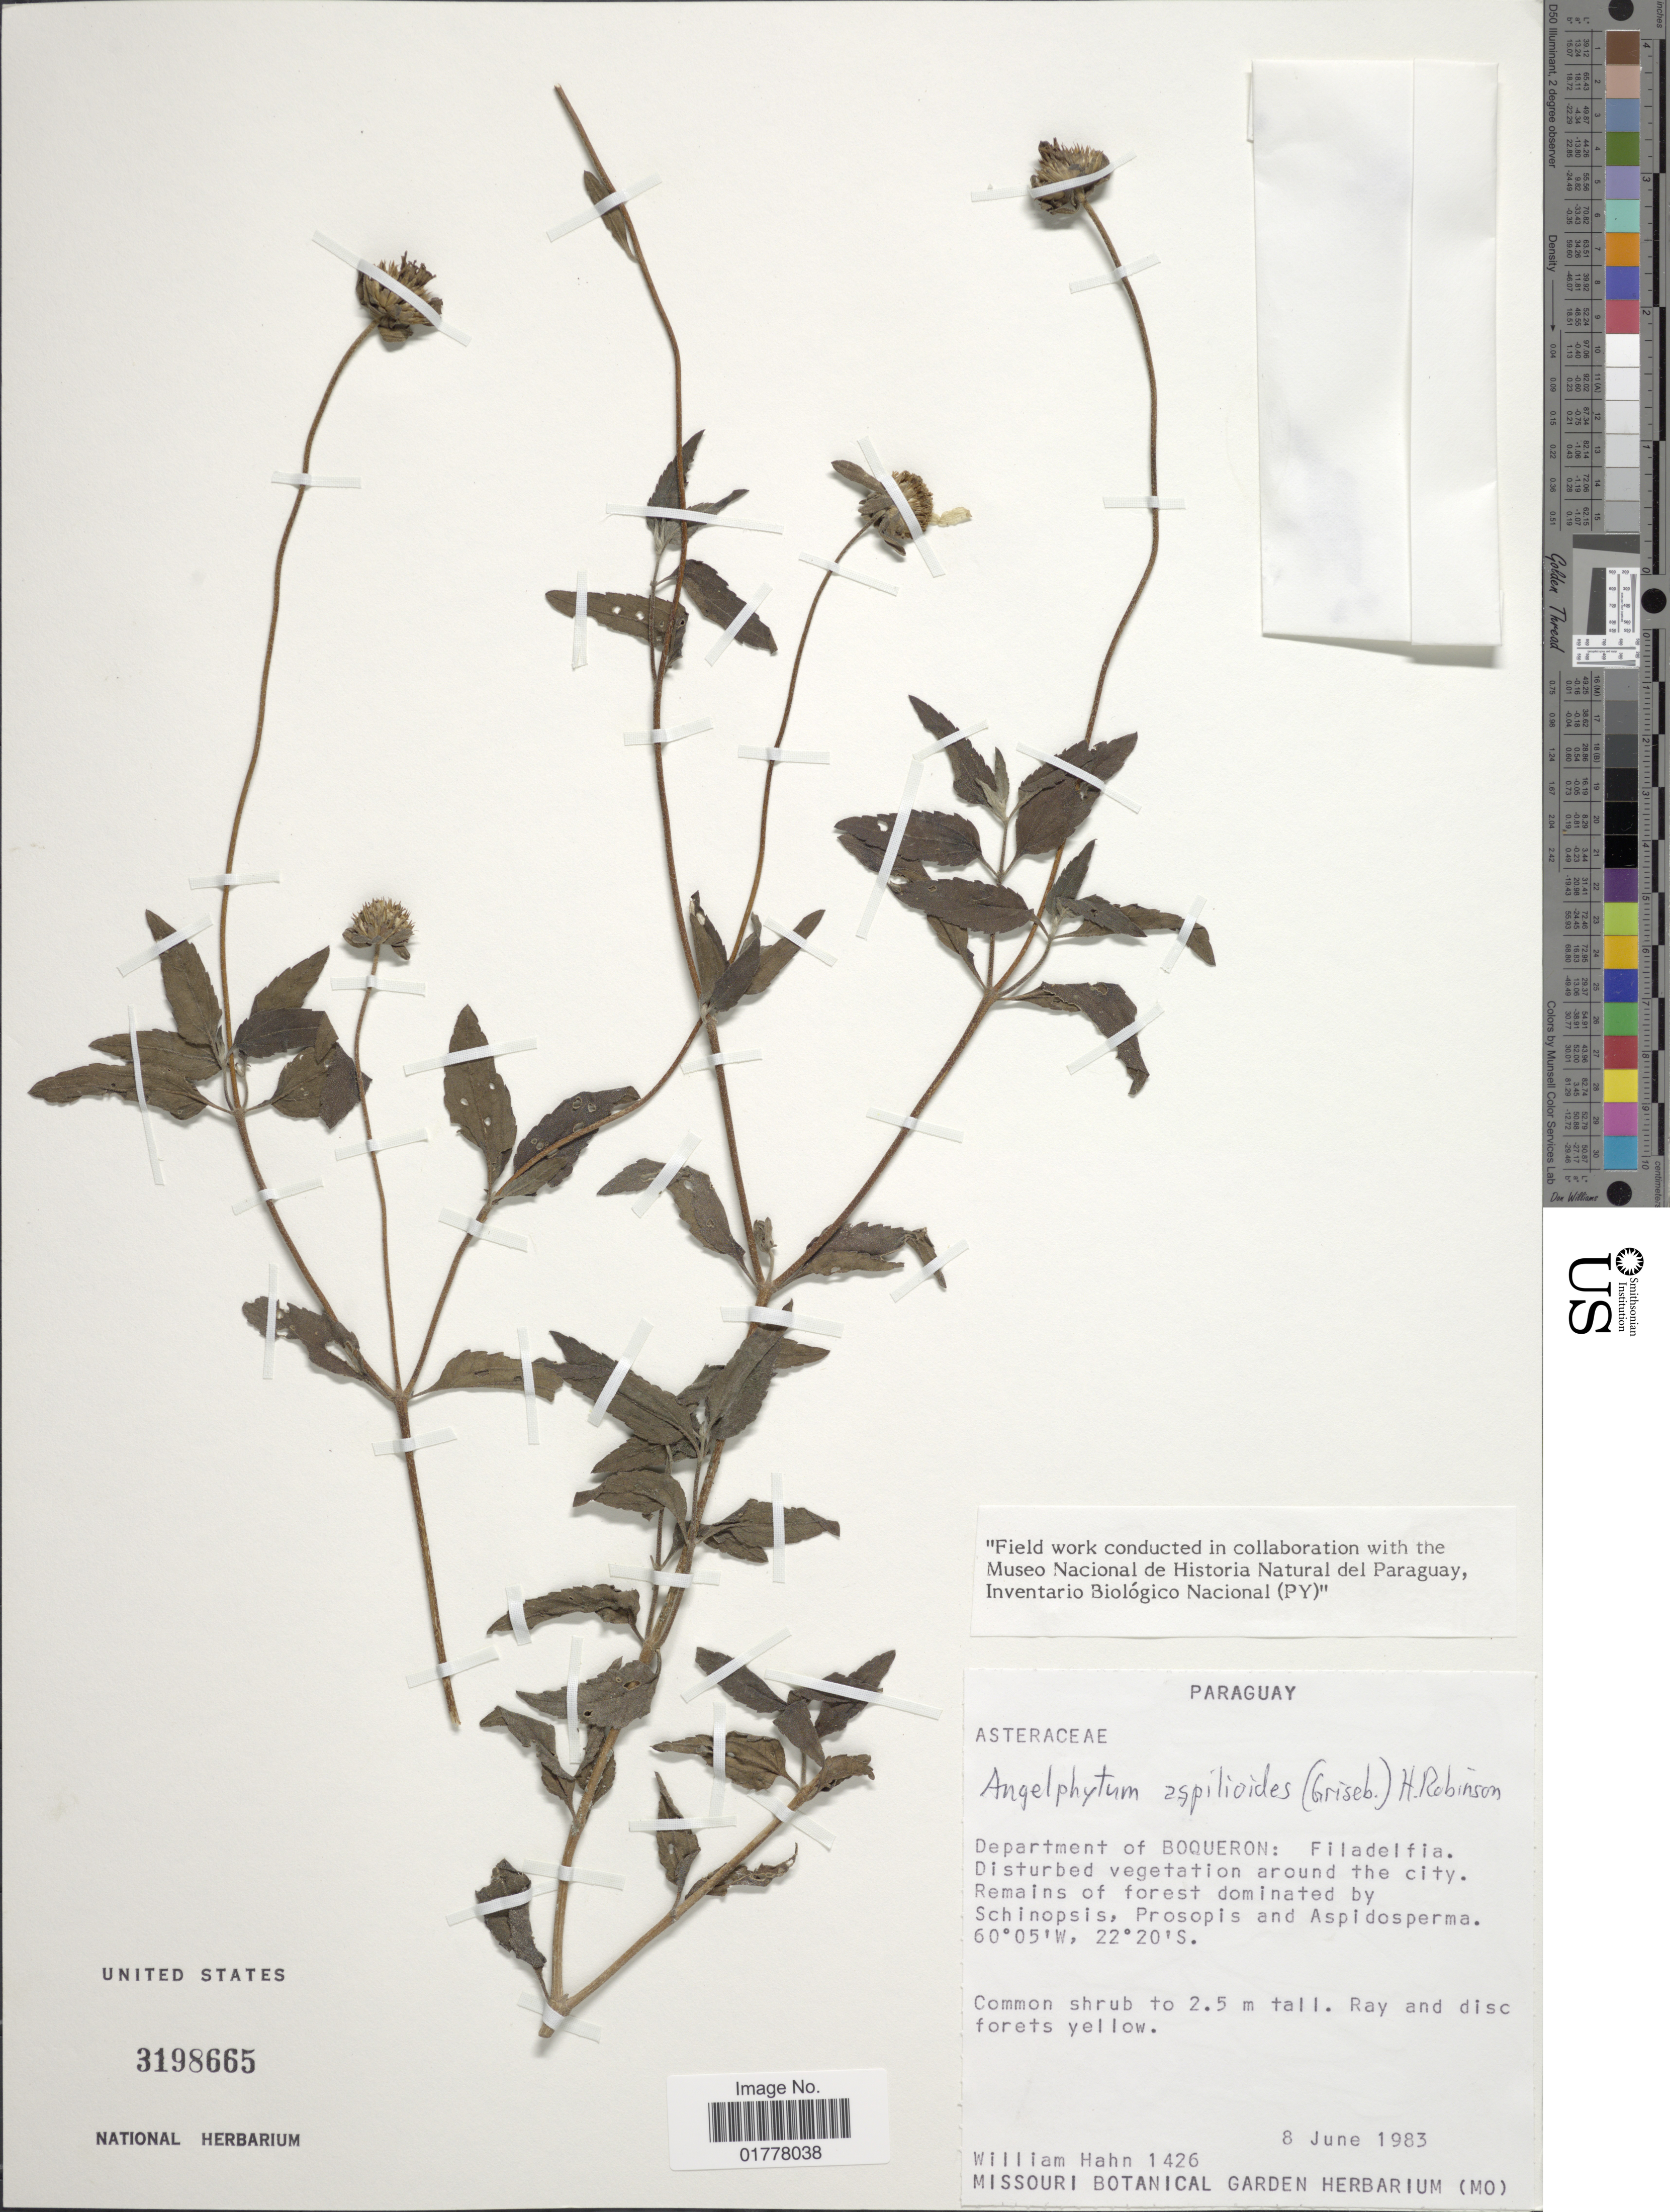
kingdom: Plantae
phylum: Tracheophyta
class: Magnoliopsida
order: Asterales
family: Asteraceae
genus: Angelphytum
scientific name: Angelphytum aspilioides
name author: (Griseb.) H. Rob.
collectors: W. Hahn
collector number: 1426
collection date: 1983-06-08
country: Paraguay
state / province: Boqueron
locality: Department of Boqueron: Filadelfia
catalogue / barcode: US 3198665